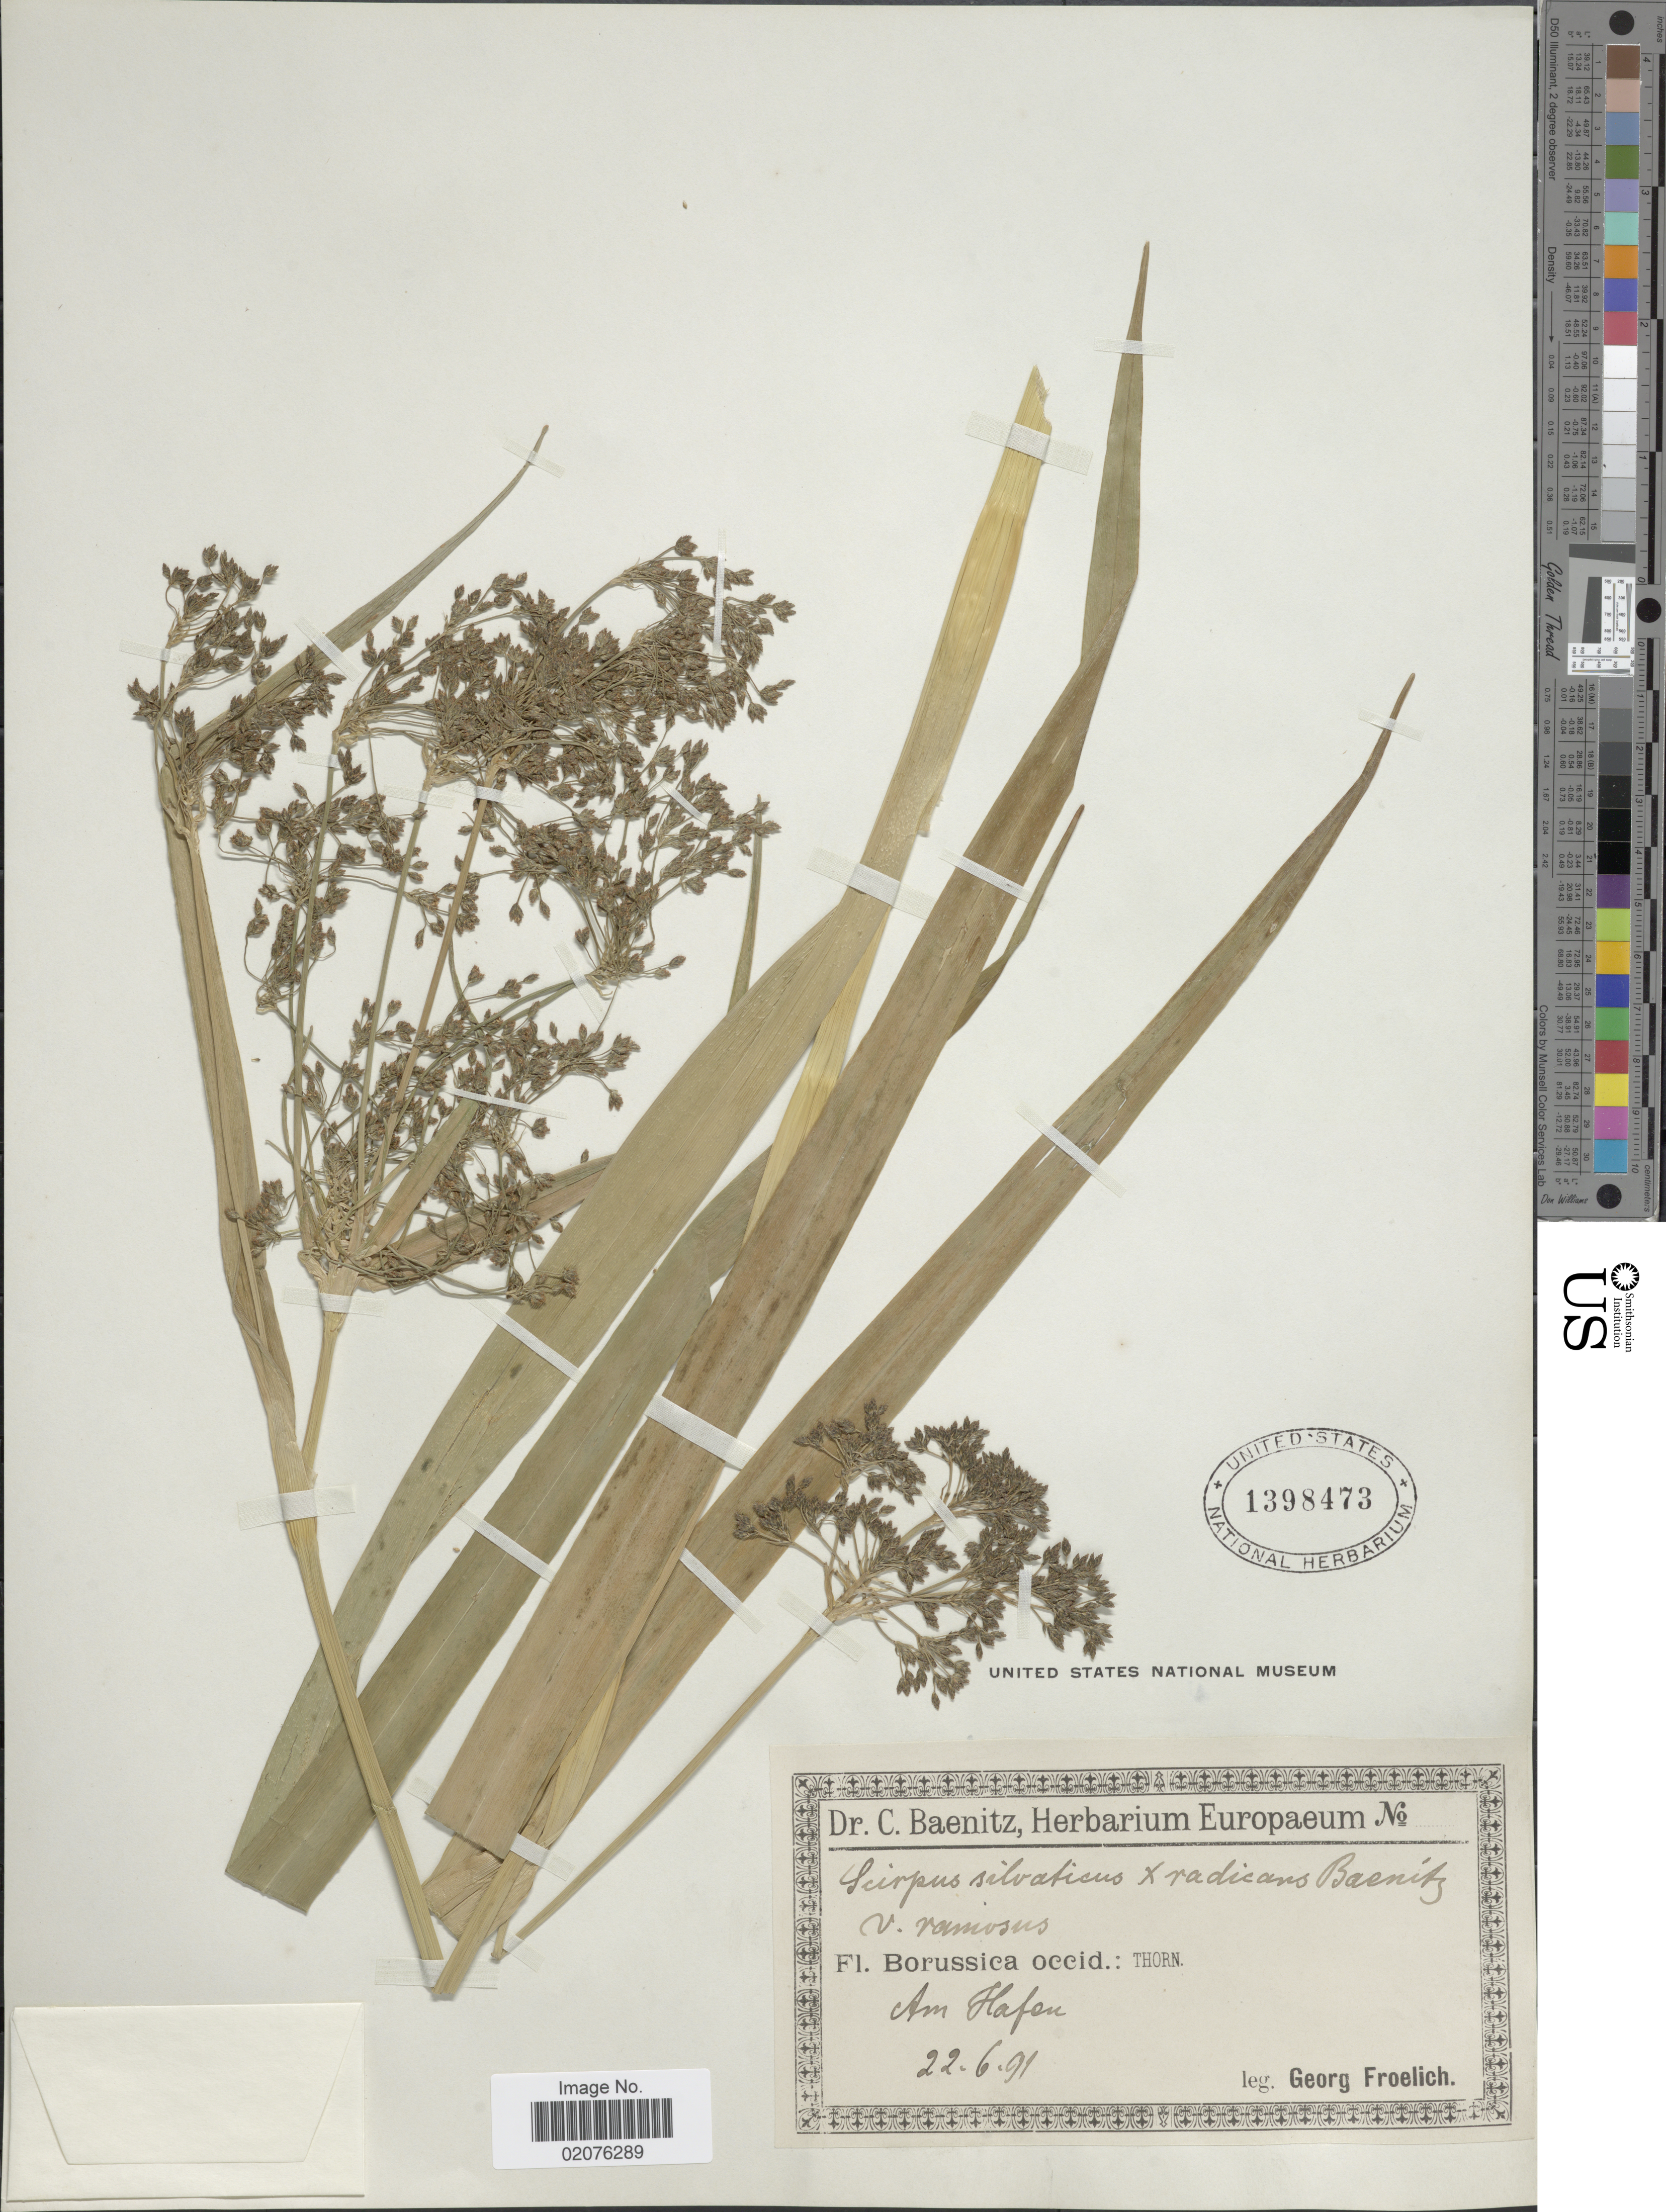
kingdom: Plantae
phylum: Tracheophyta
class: Liliopsida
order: Poales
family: Cyperaceae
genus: Scirpus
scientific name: Scirpus sylvaticus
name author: L.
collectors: G. Froelich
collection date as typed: Transcribed d/m/y: 22/6/91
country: Austria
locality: Borrussica occid: Thorn. Am hafen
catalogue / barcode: US 1398473